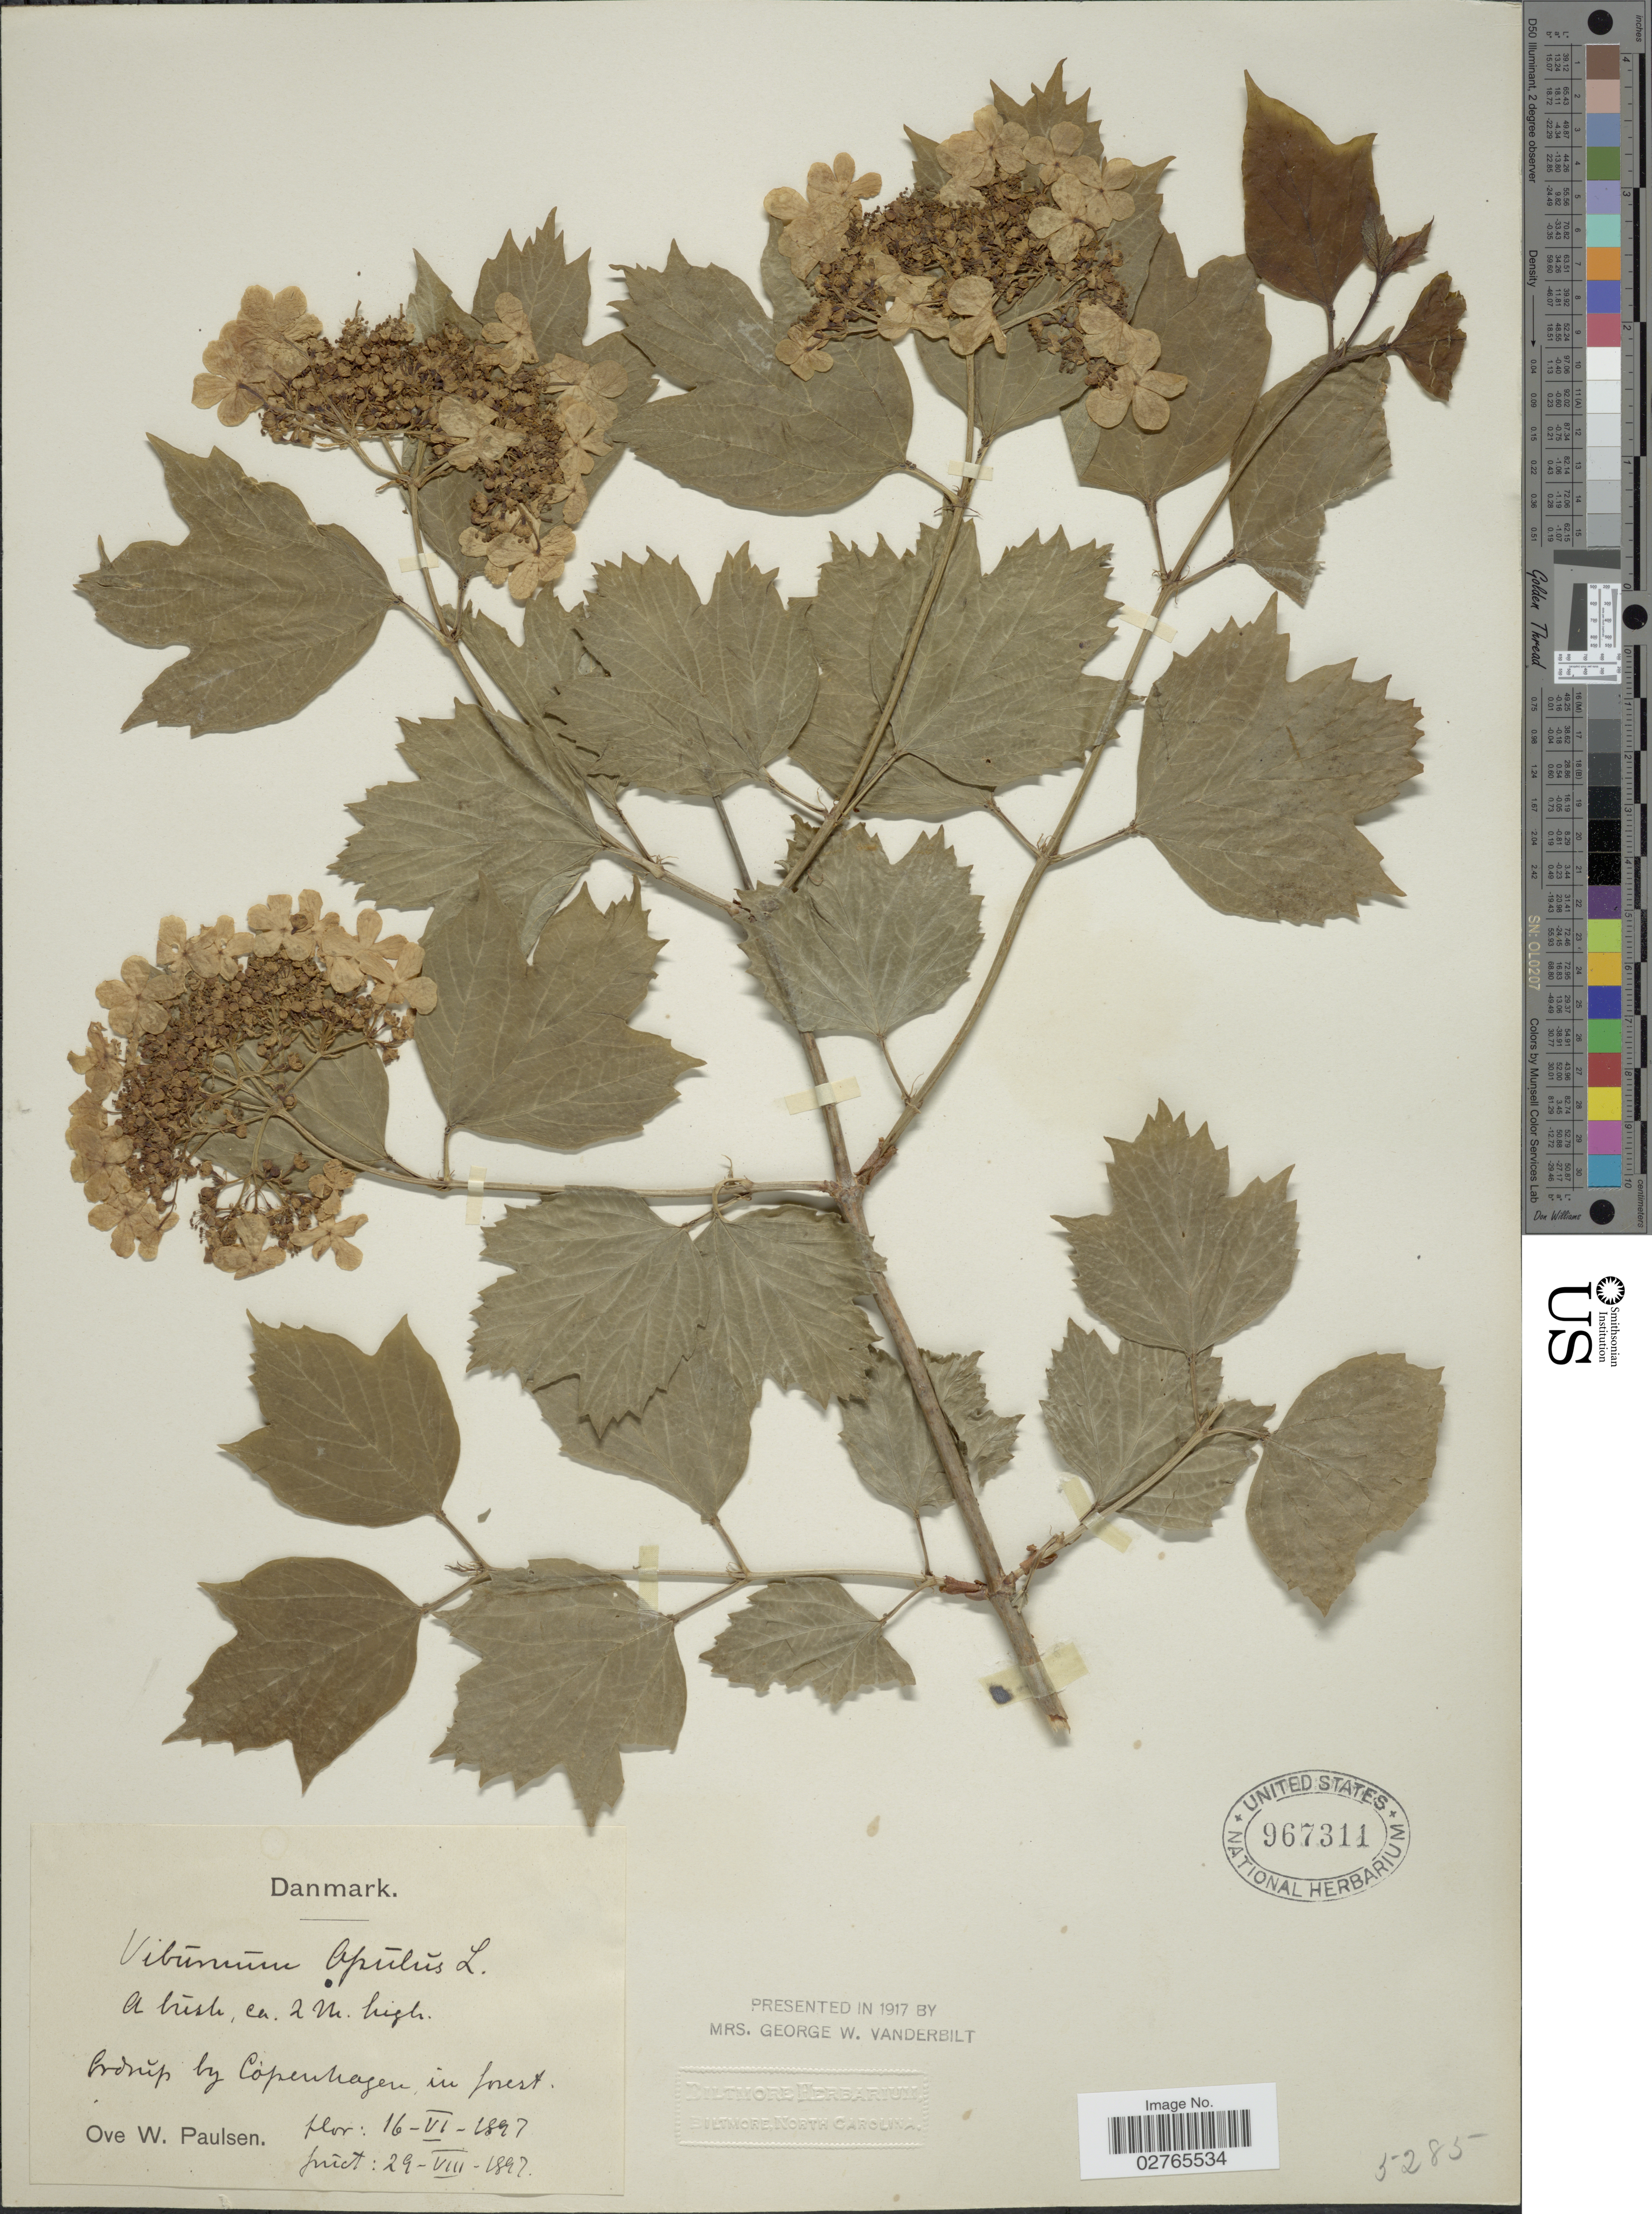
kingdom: Plantae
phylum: Tracheophyta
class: Magnoliopsida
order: Dipsacales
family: Viburnaceae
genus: Viburnum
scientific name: Viburnum opulus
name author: L.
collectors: O. Paulsen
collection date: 1897-06-16/1897-08-29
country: Denmark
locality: Danmark. Ordrup by Copenhagen in forest.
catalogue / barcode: US 967311